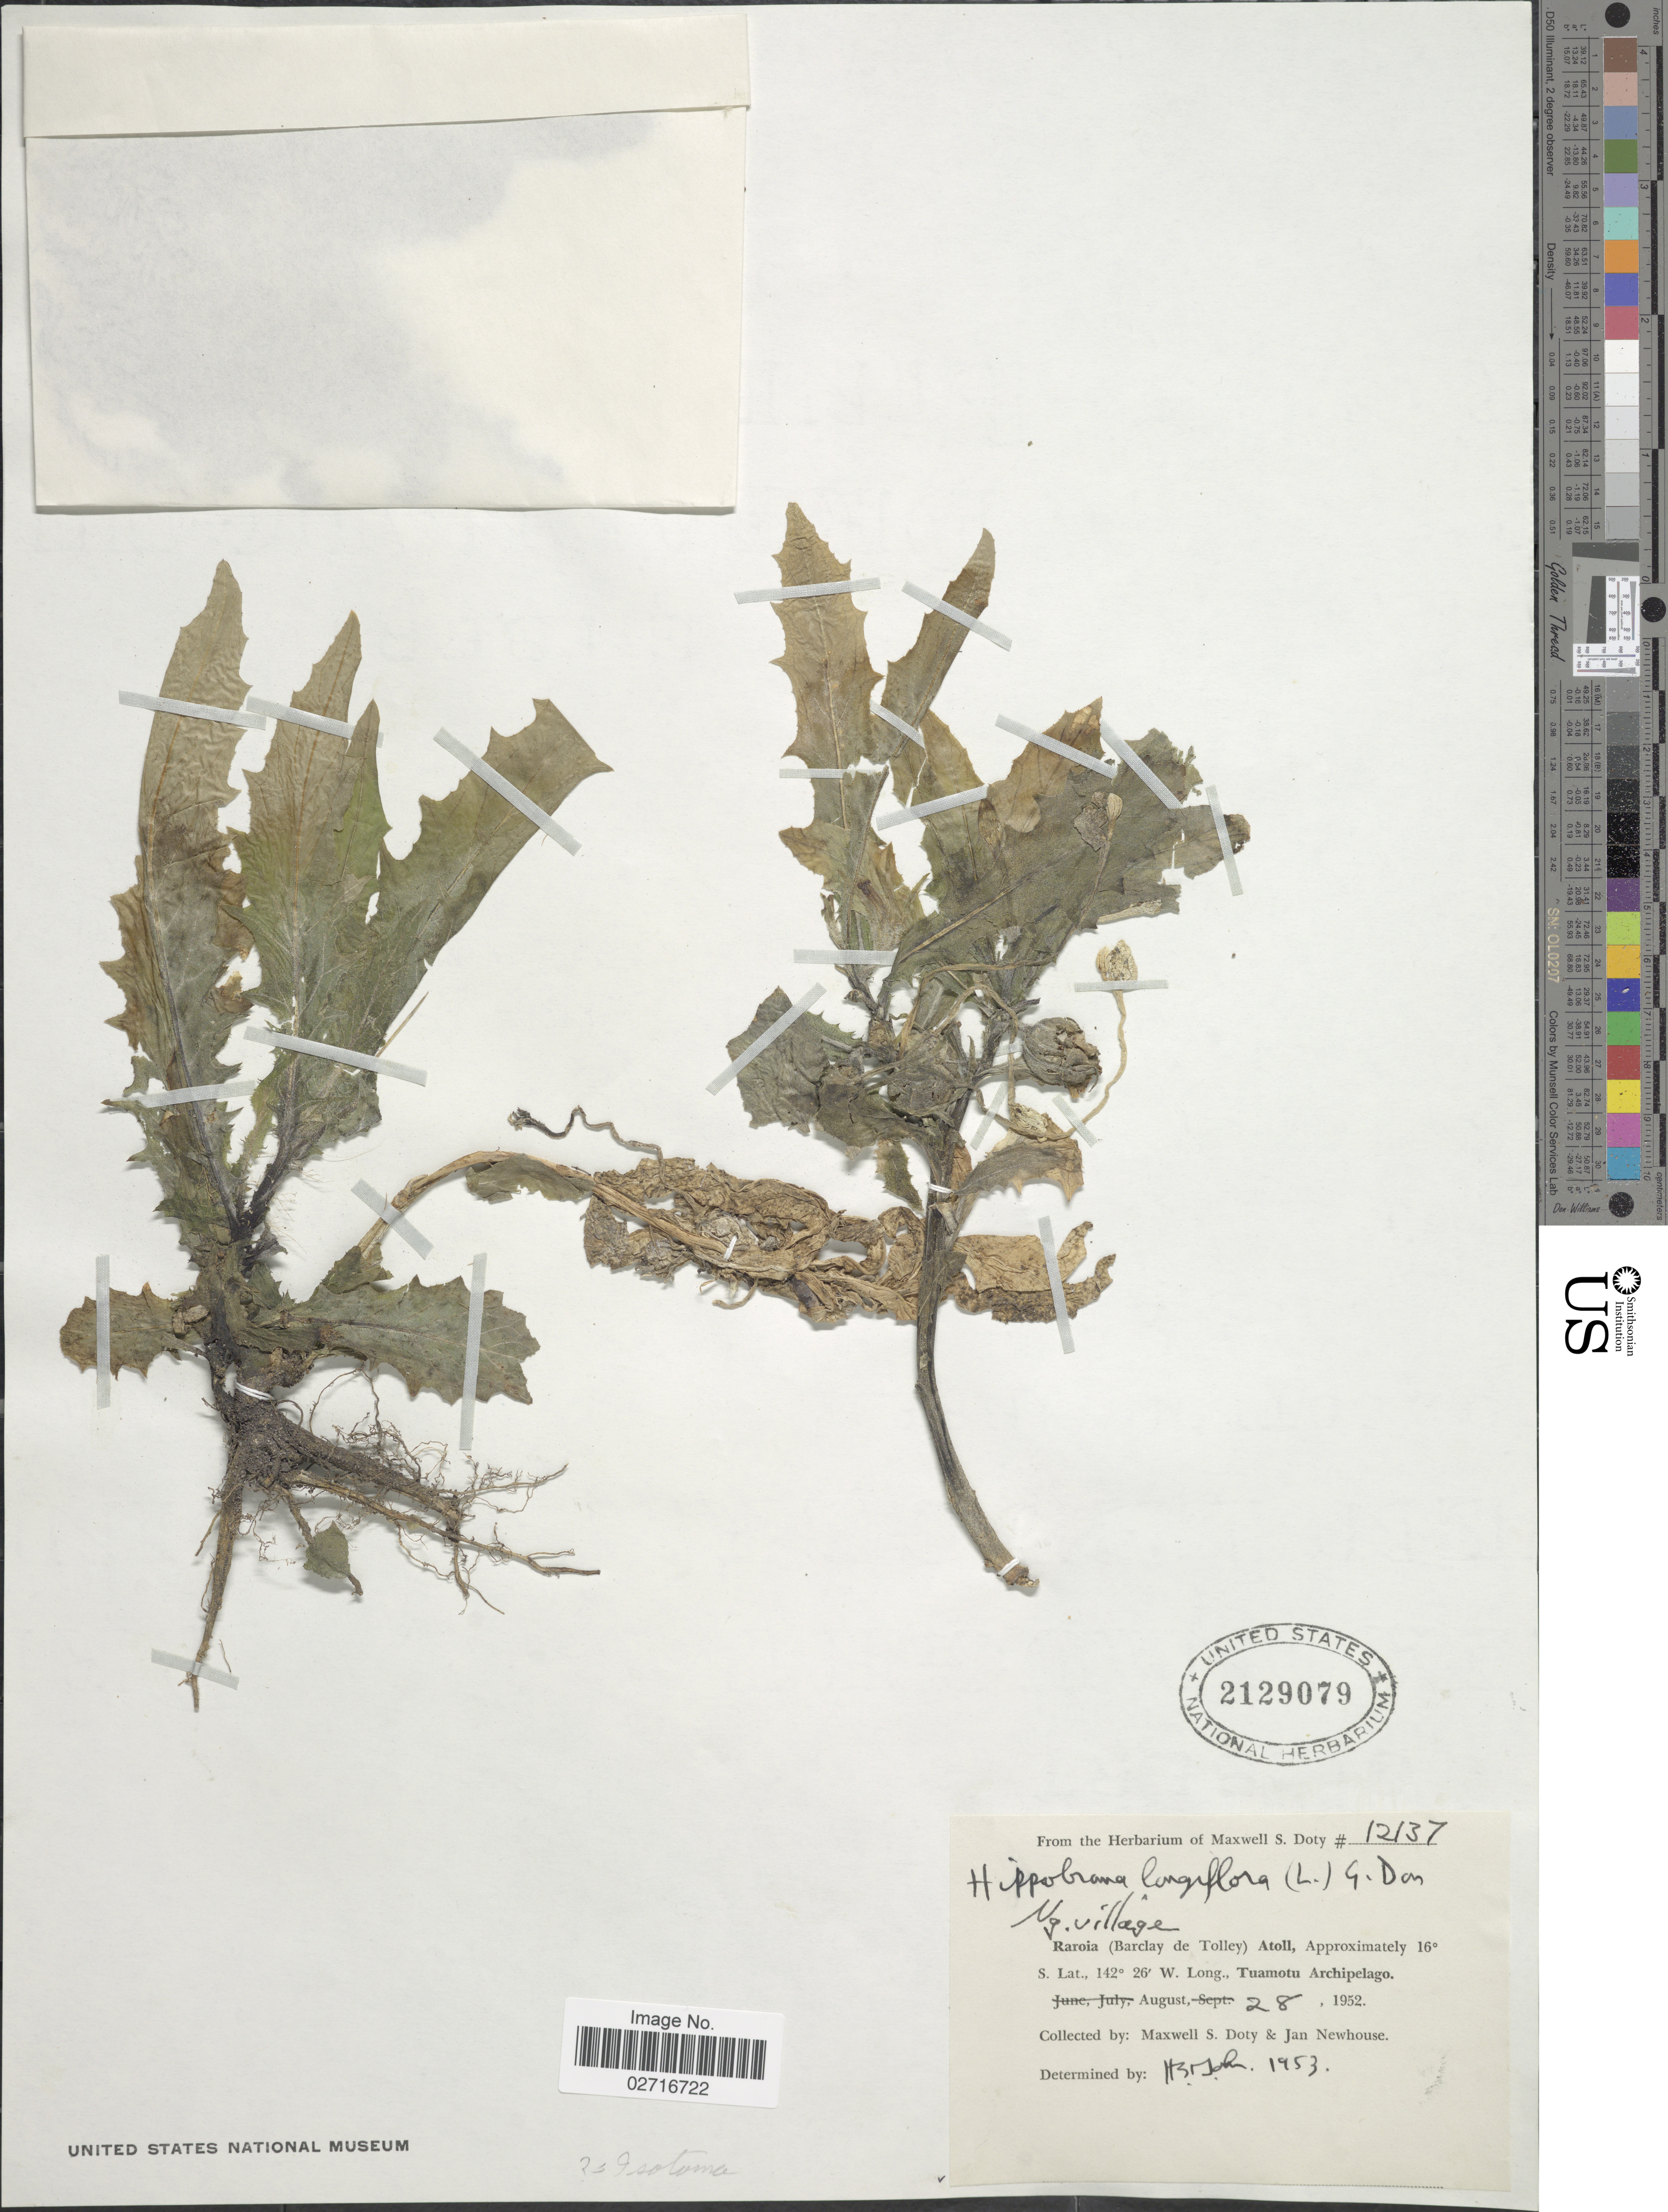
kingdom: Plantae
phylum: Tracheophyta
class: Magnoliopsida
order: Asterales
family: Campanulaceae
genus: Hippobroma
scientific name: Hippobroma longiflora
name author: (L.) G. Don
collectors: M. S. Doty & J. Newhouse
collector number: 12137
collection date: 1952-08-28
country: French Polynesia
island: Raroia [Barclay de Tolley] Atoll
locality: Raroia (Barclay de Tolley) Atoll, Tuamotu Archipelago.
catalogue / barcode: US 2129079